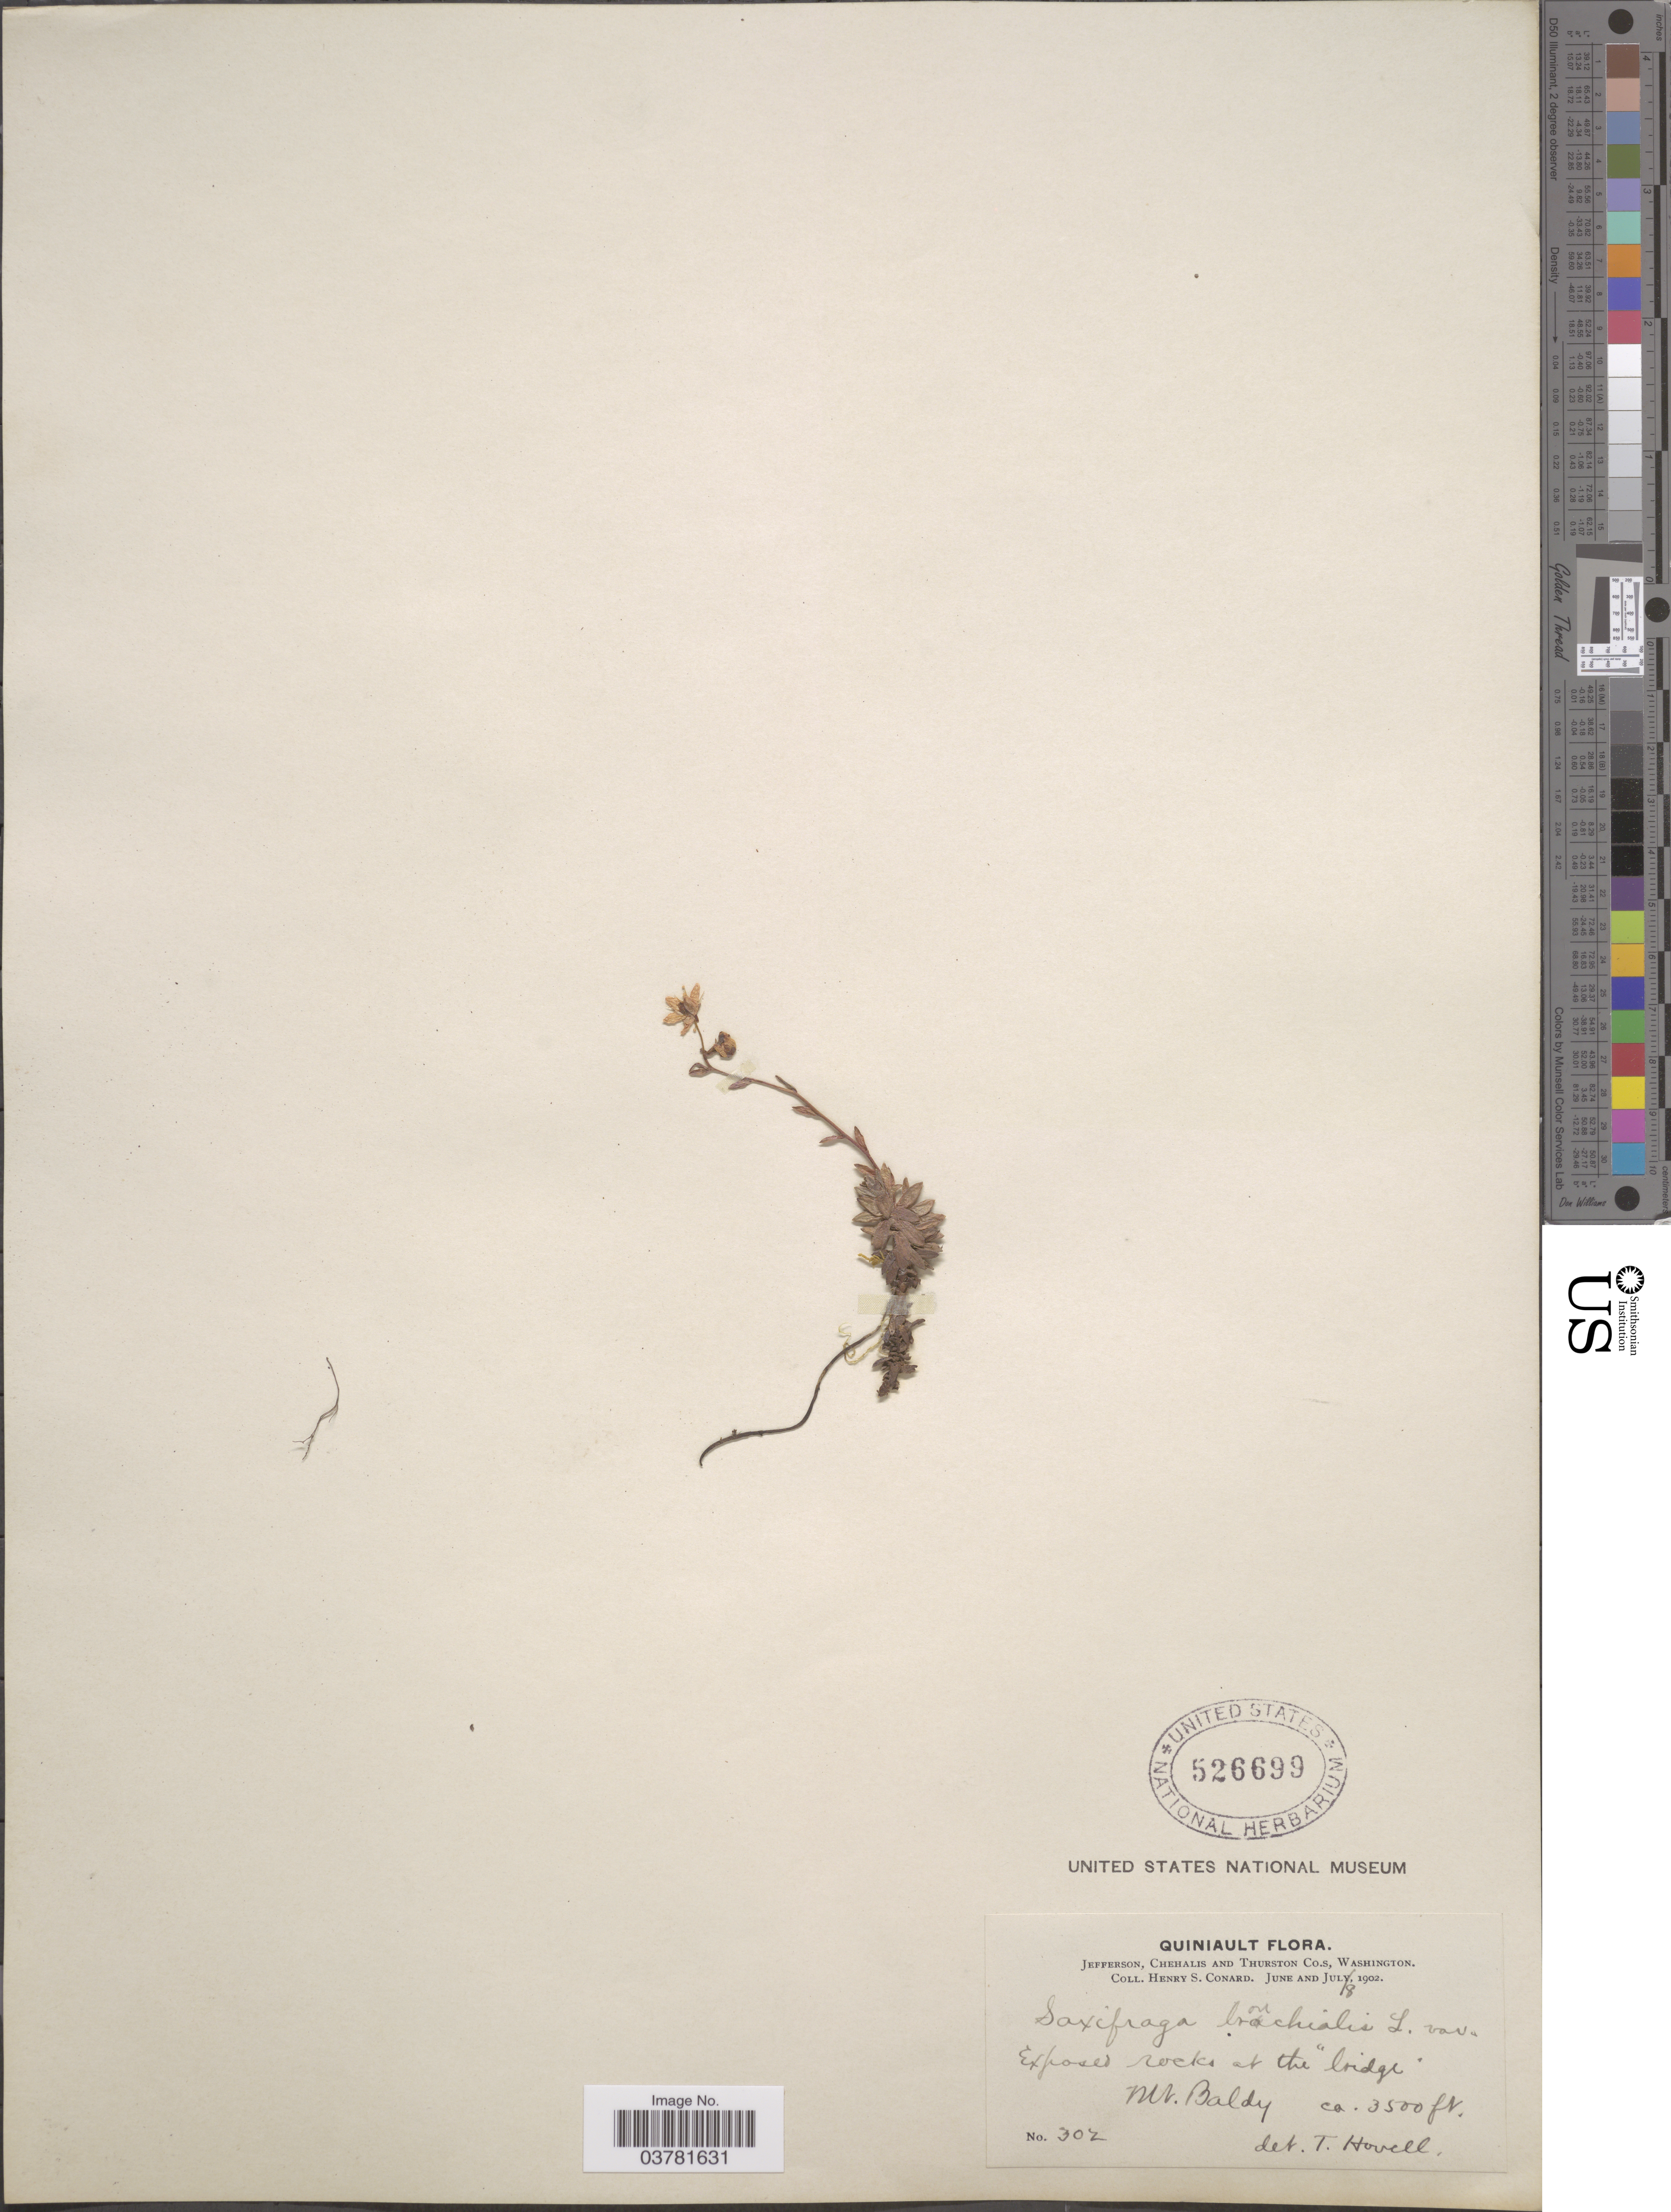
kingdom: Plantae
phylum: Tracheophyta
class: Magnoliopsida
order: Saxifragales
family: Saxifragaceae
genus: Saxifraga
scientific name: Saxifraga vespertina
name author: (Small) Fedde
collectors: H. S. Conard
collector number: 307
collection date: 1902-07-08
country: United States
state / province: Washington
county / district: Thurston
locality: Quiniault. Jefferson, Chehalis and Thurston Co.s. Mt. Baldy.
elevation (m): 1067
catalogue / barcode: US 526699